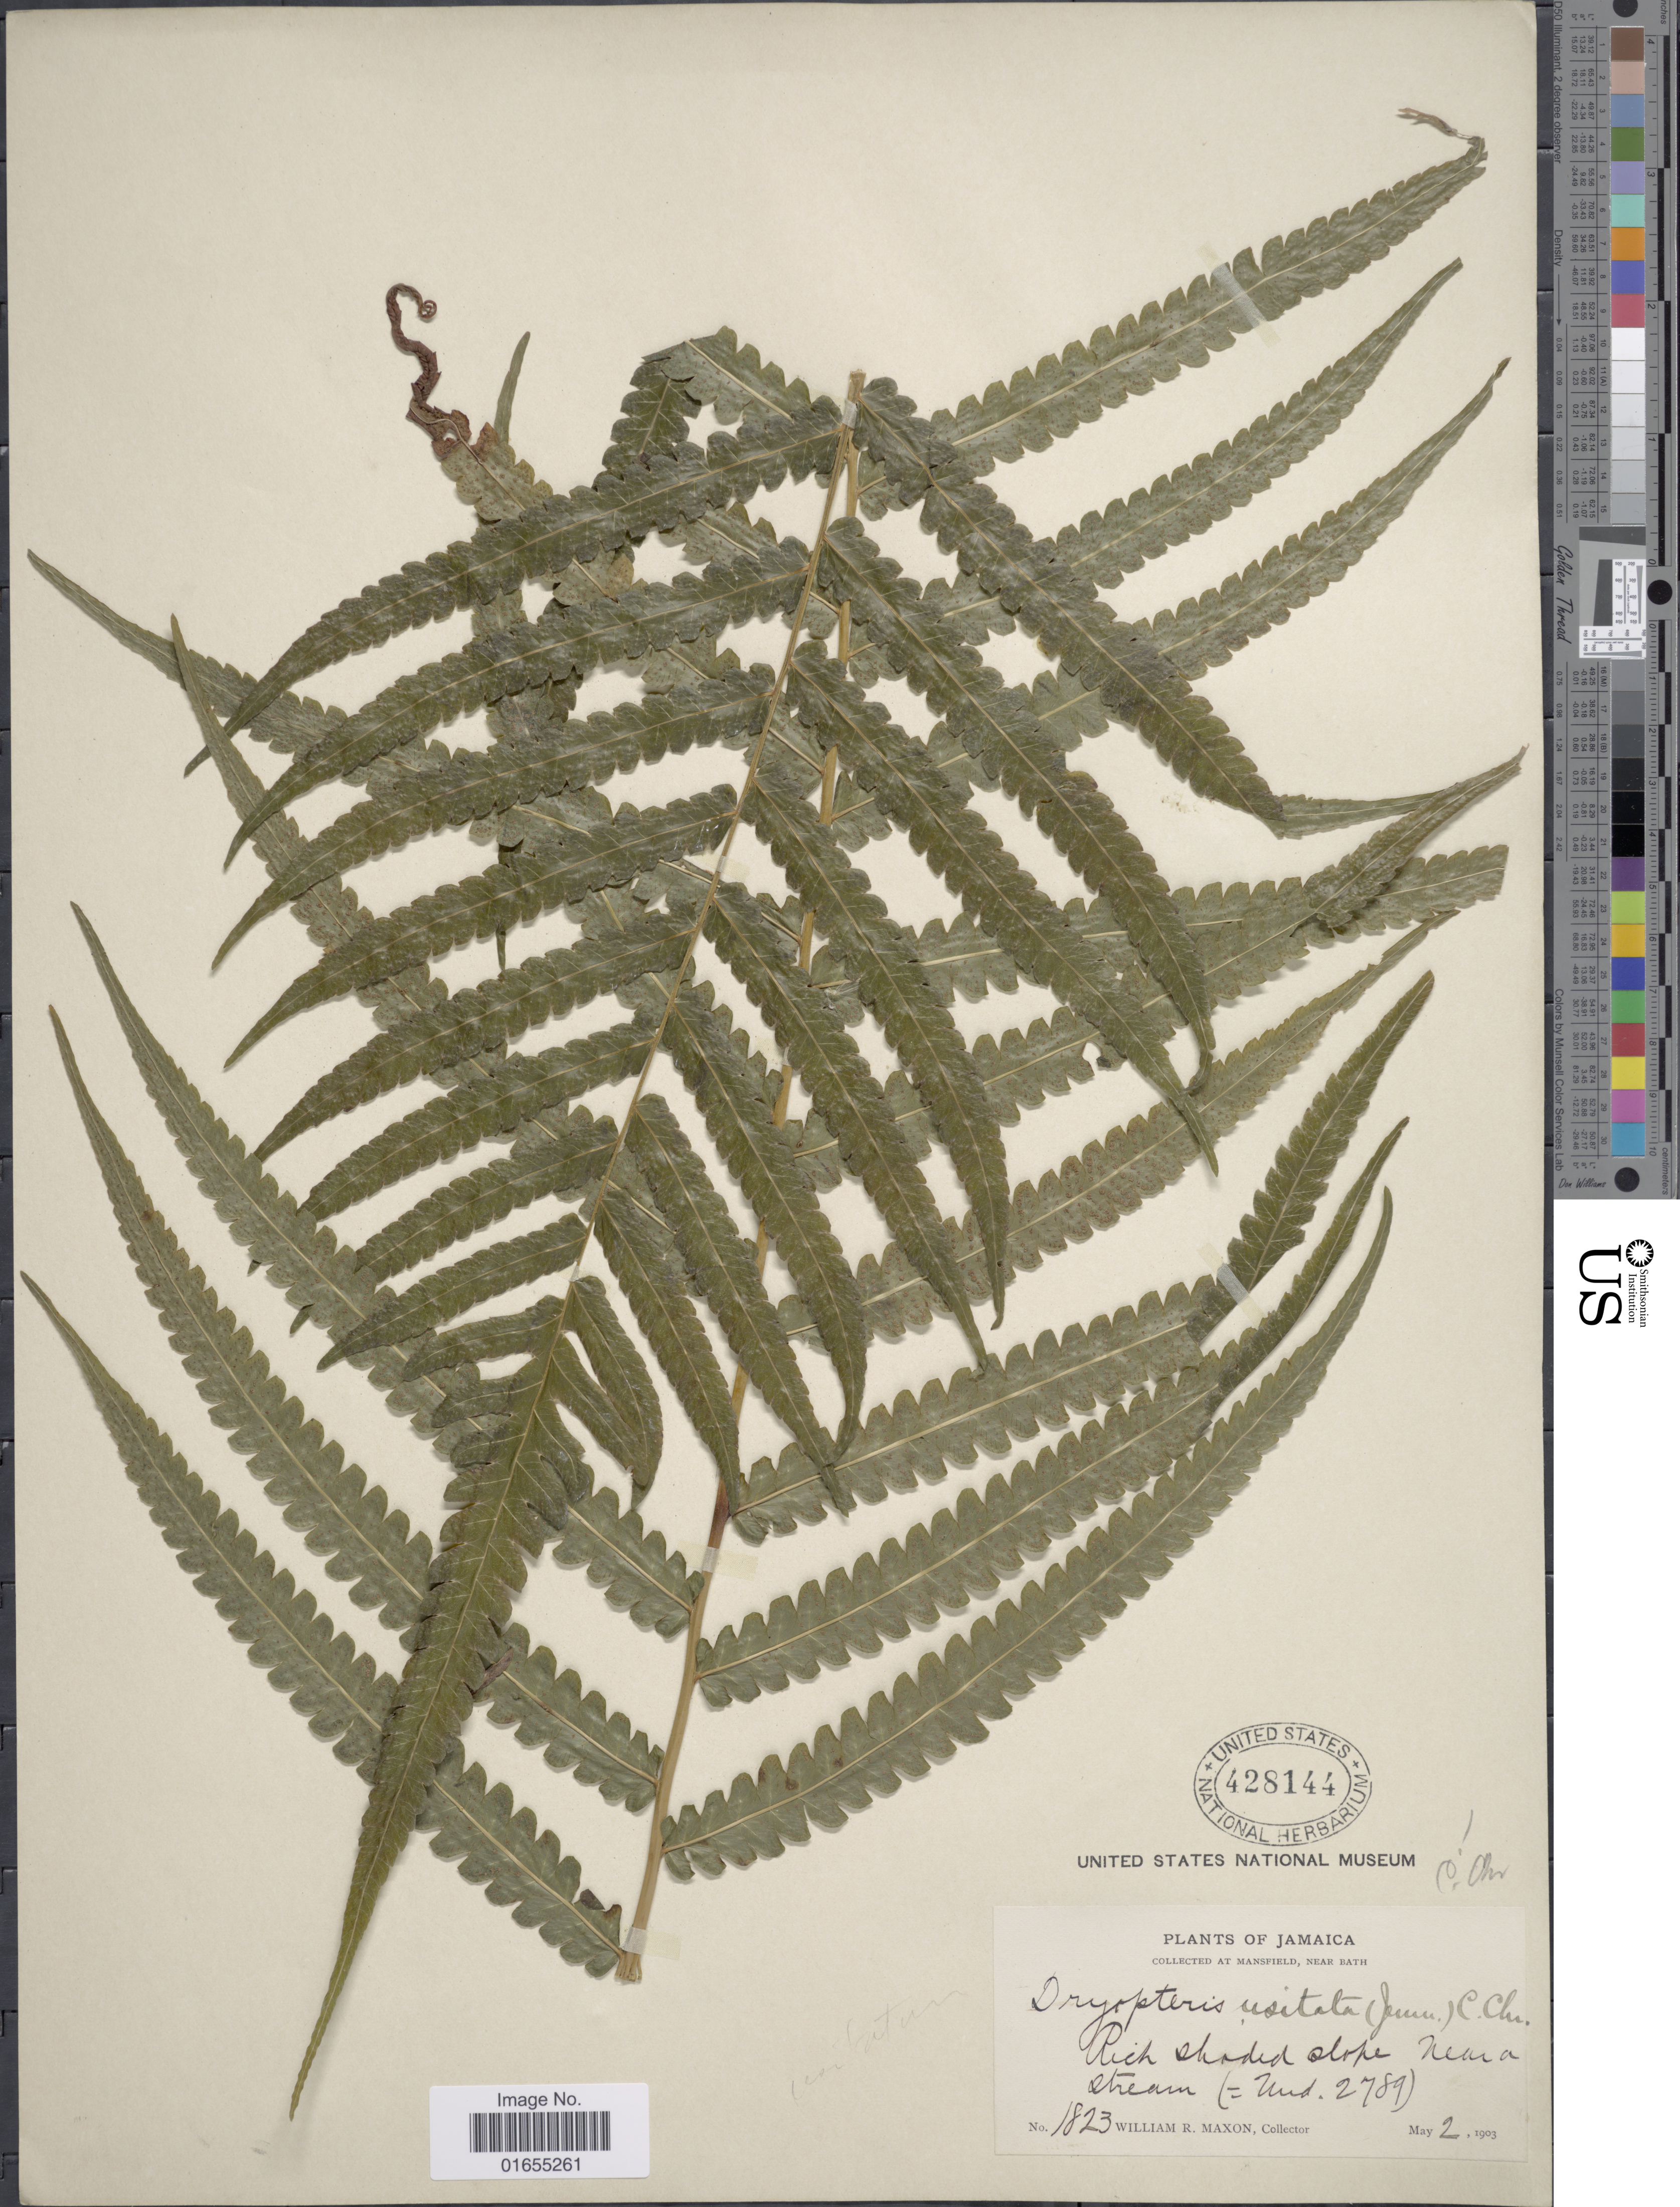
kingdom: Plantae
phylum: Tracheophyta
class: Polypodiopsida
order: Polypodiales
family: Thelypteridaceae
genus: Goniopteris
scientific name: Goniopteris venusta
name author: (Heward) Pic. Serm.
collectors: W. R. Maxon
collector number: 1823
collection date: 1903-05-02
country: Jamaica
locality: Mansfield, near Bath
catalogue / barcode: US 428144